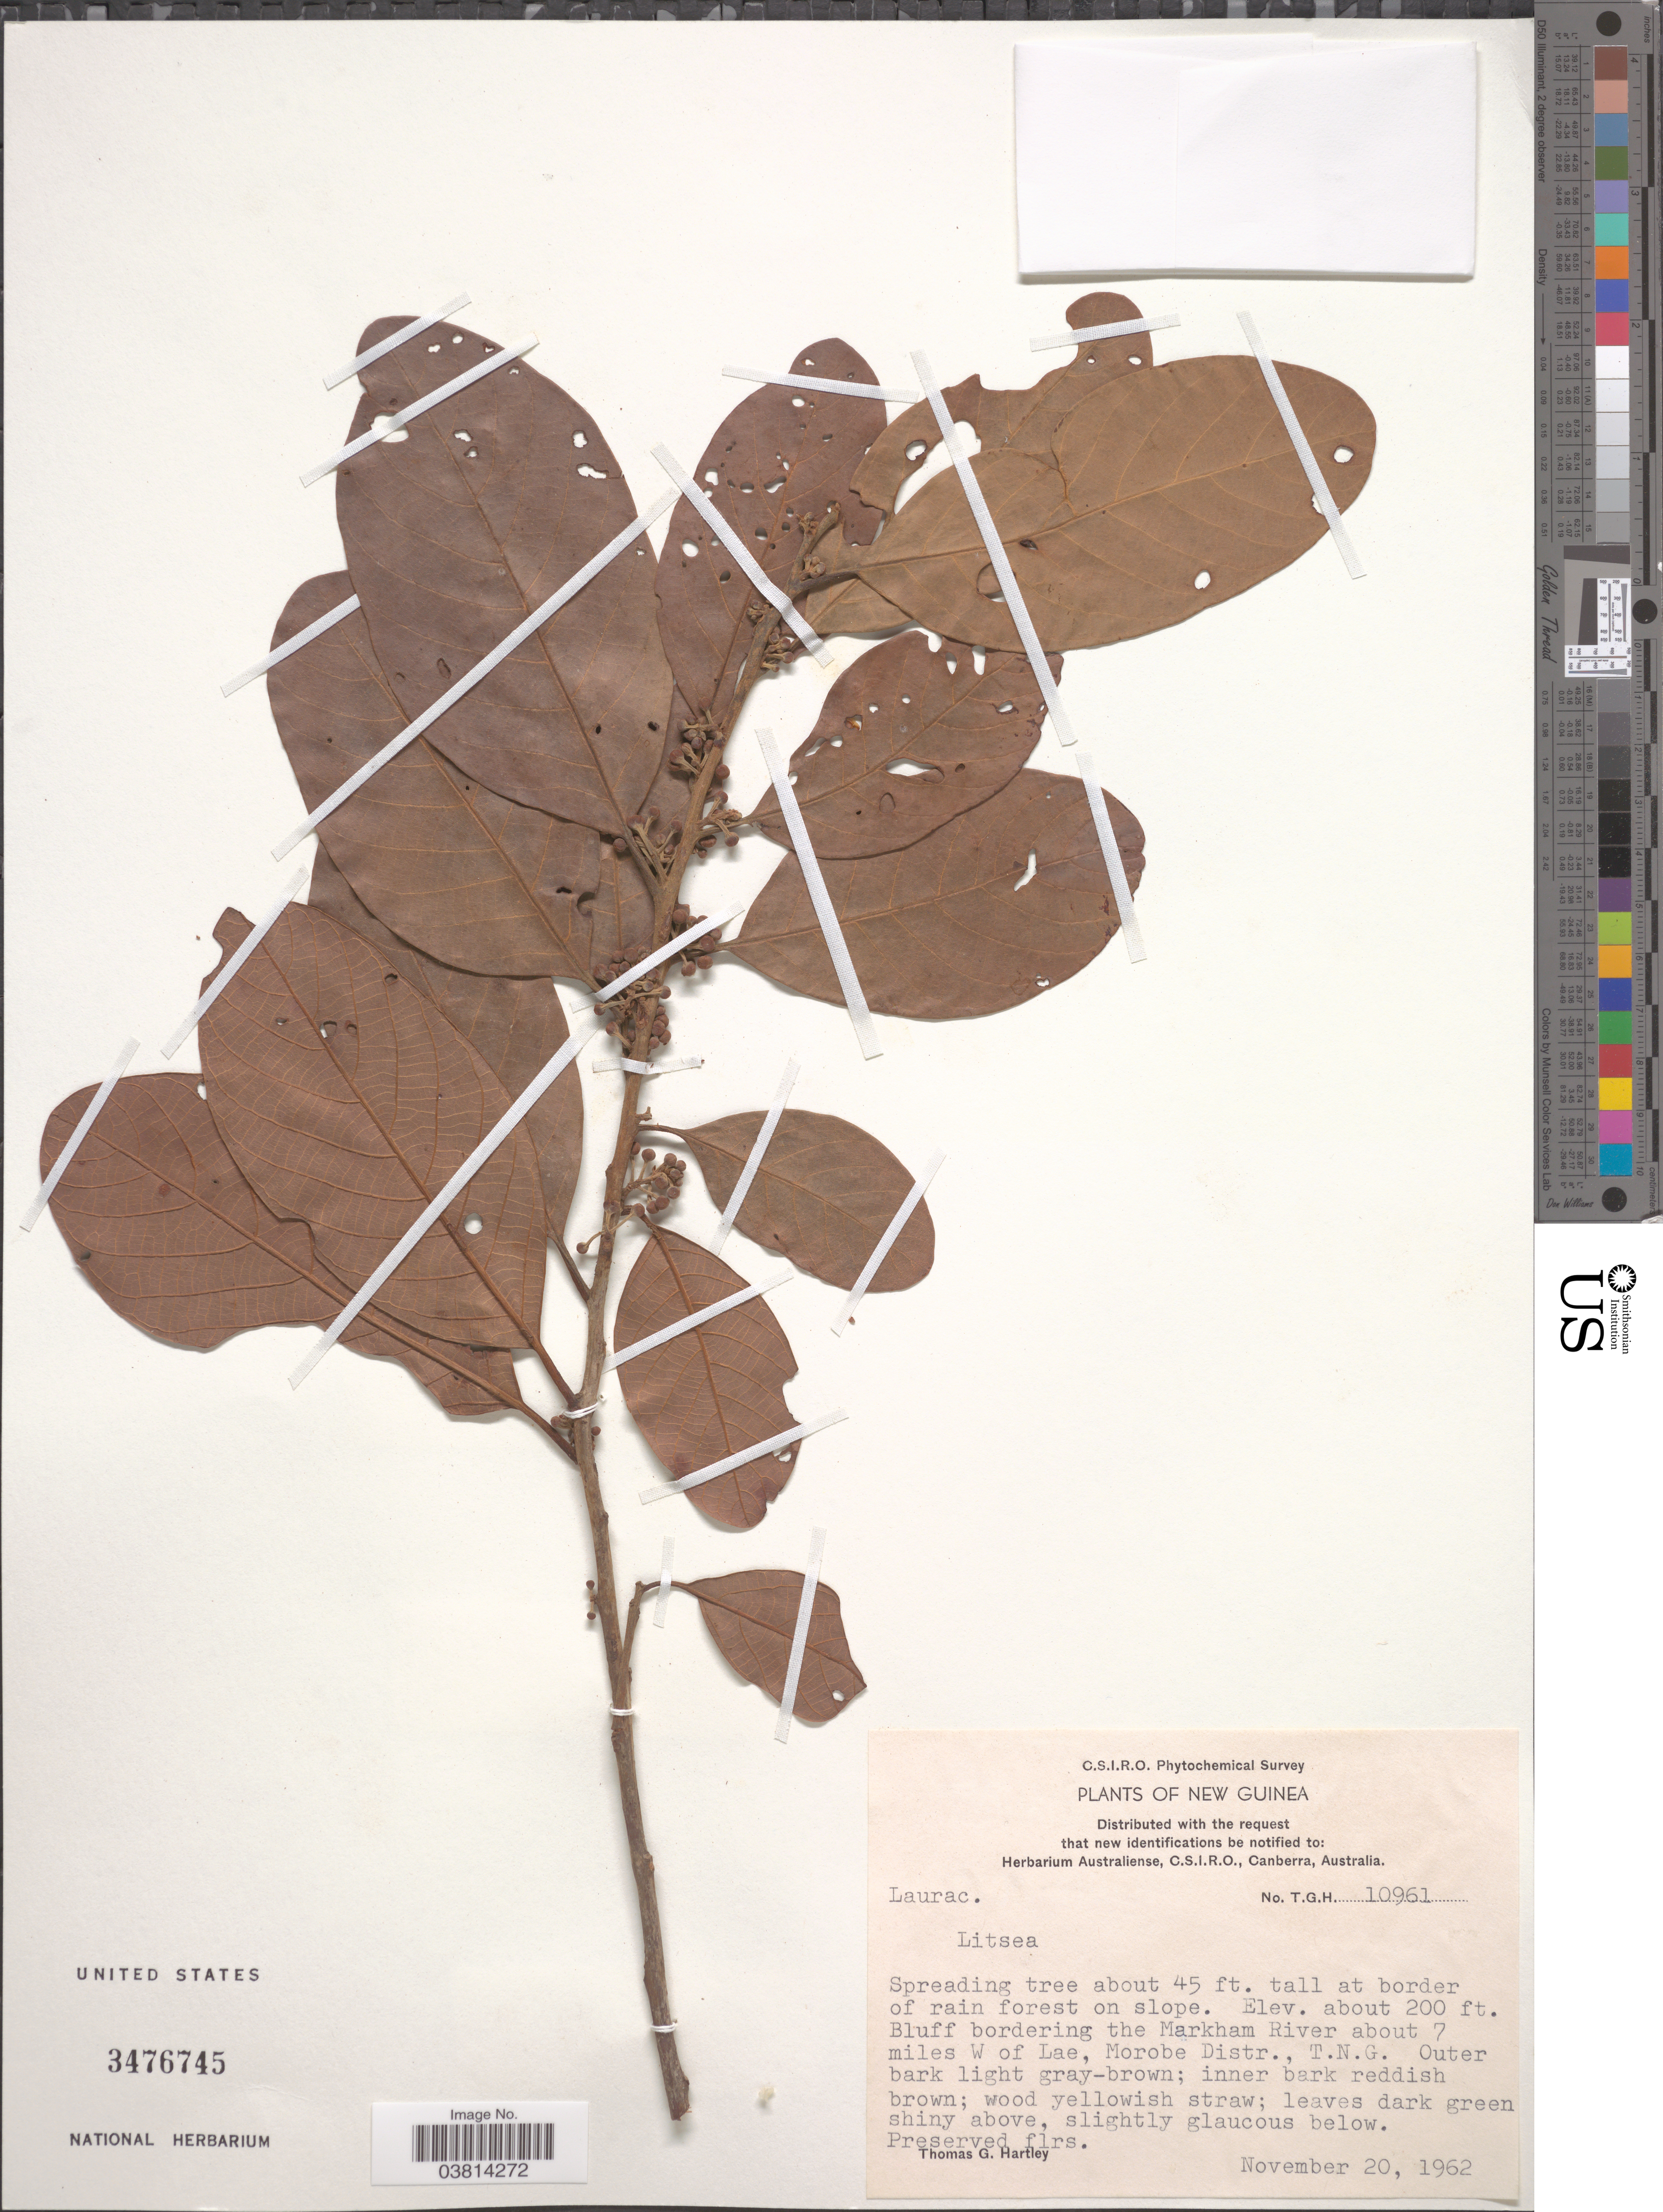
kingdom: Plantae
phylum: Tracheophyta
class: Magnoliopsida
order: Laurales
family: Lauraceae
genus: Litsea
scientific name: Litsea sp.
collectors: T. G. Hartley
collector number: T.G.H. 10961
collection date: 1962-11-20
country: Papua New Guinea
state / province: Morobe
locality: New Guinea. At border of rain forest on slope. Bluff bordering the Markham River about 7 miles W of Lae, Morobe Distr., T.N.G.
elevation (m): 61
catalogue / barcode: US 3476745